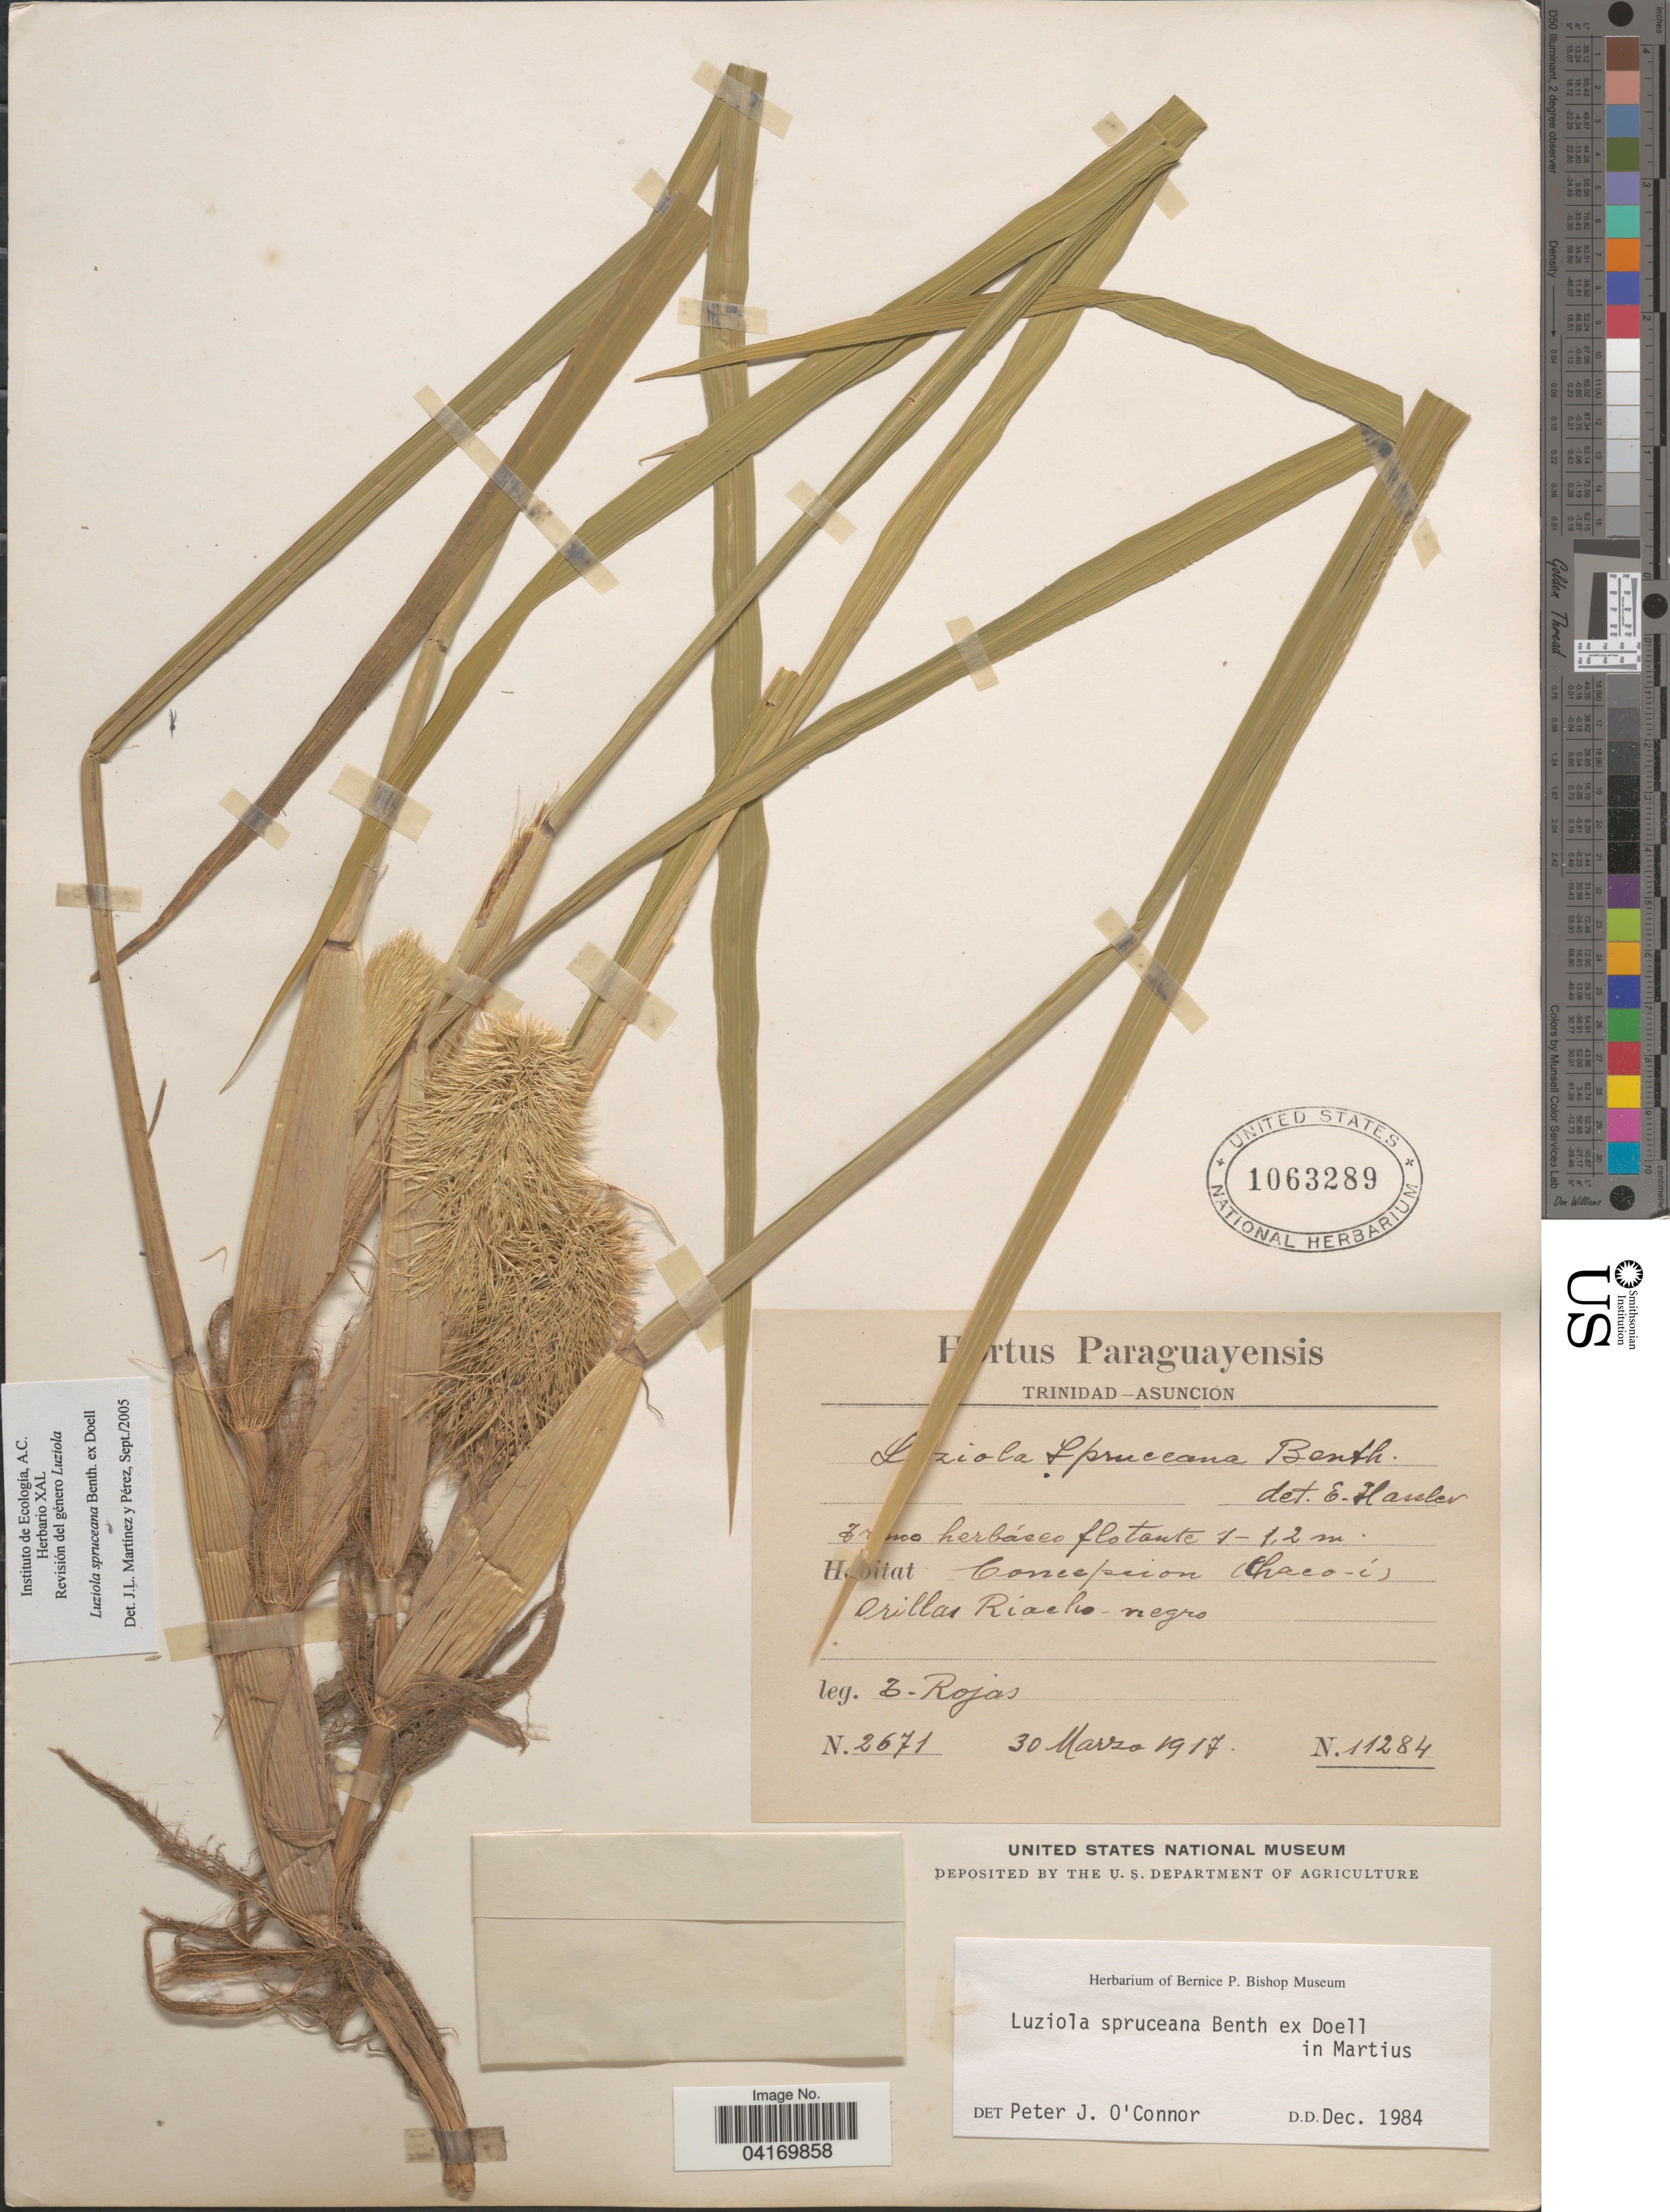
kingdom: Plantae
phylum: Tracheophyta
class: Liliopsida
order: Poales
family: Poaceae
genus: Luziola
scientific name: Luziola spruceana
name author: Benth. ex Döll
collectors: T. Rojas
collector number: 11284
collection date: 1917-03-30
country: Paraguay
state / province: Concepcion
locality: Paraguayensis. (Chaco-í) Orillas Riacho-negro.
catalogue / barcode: US 1063289